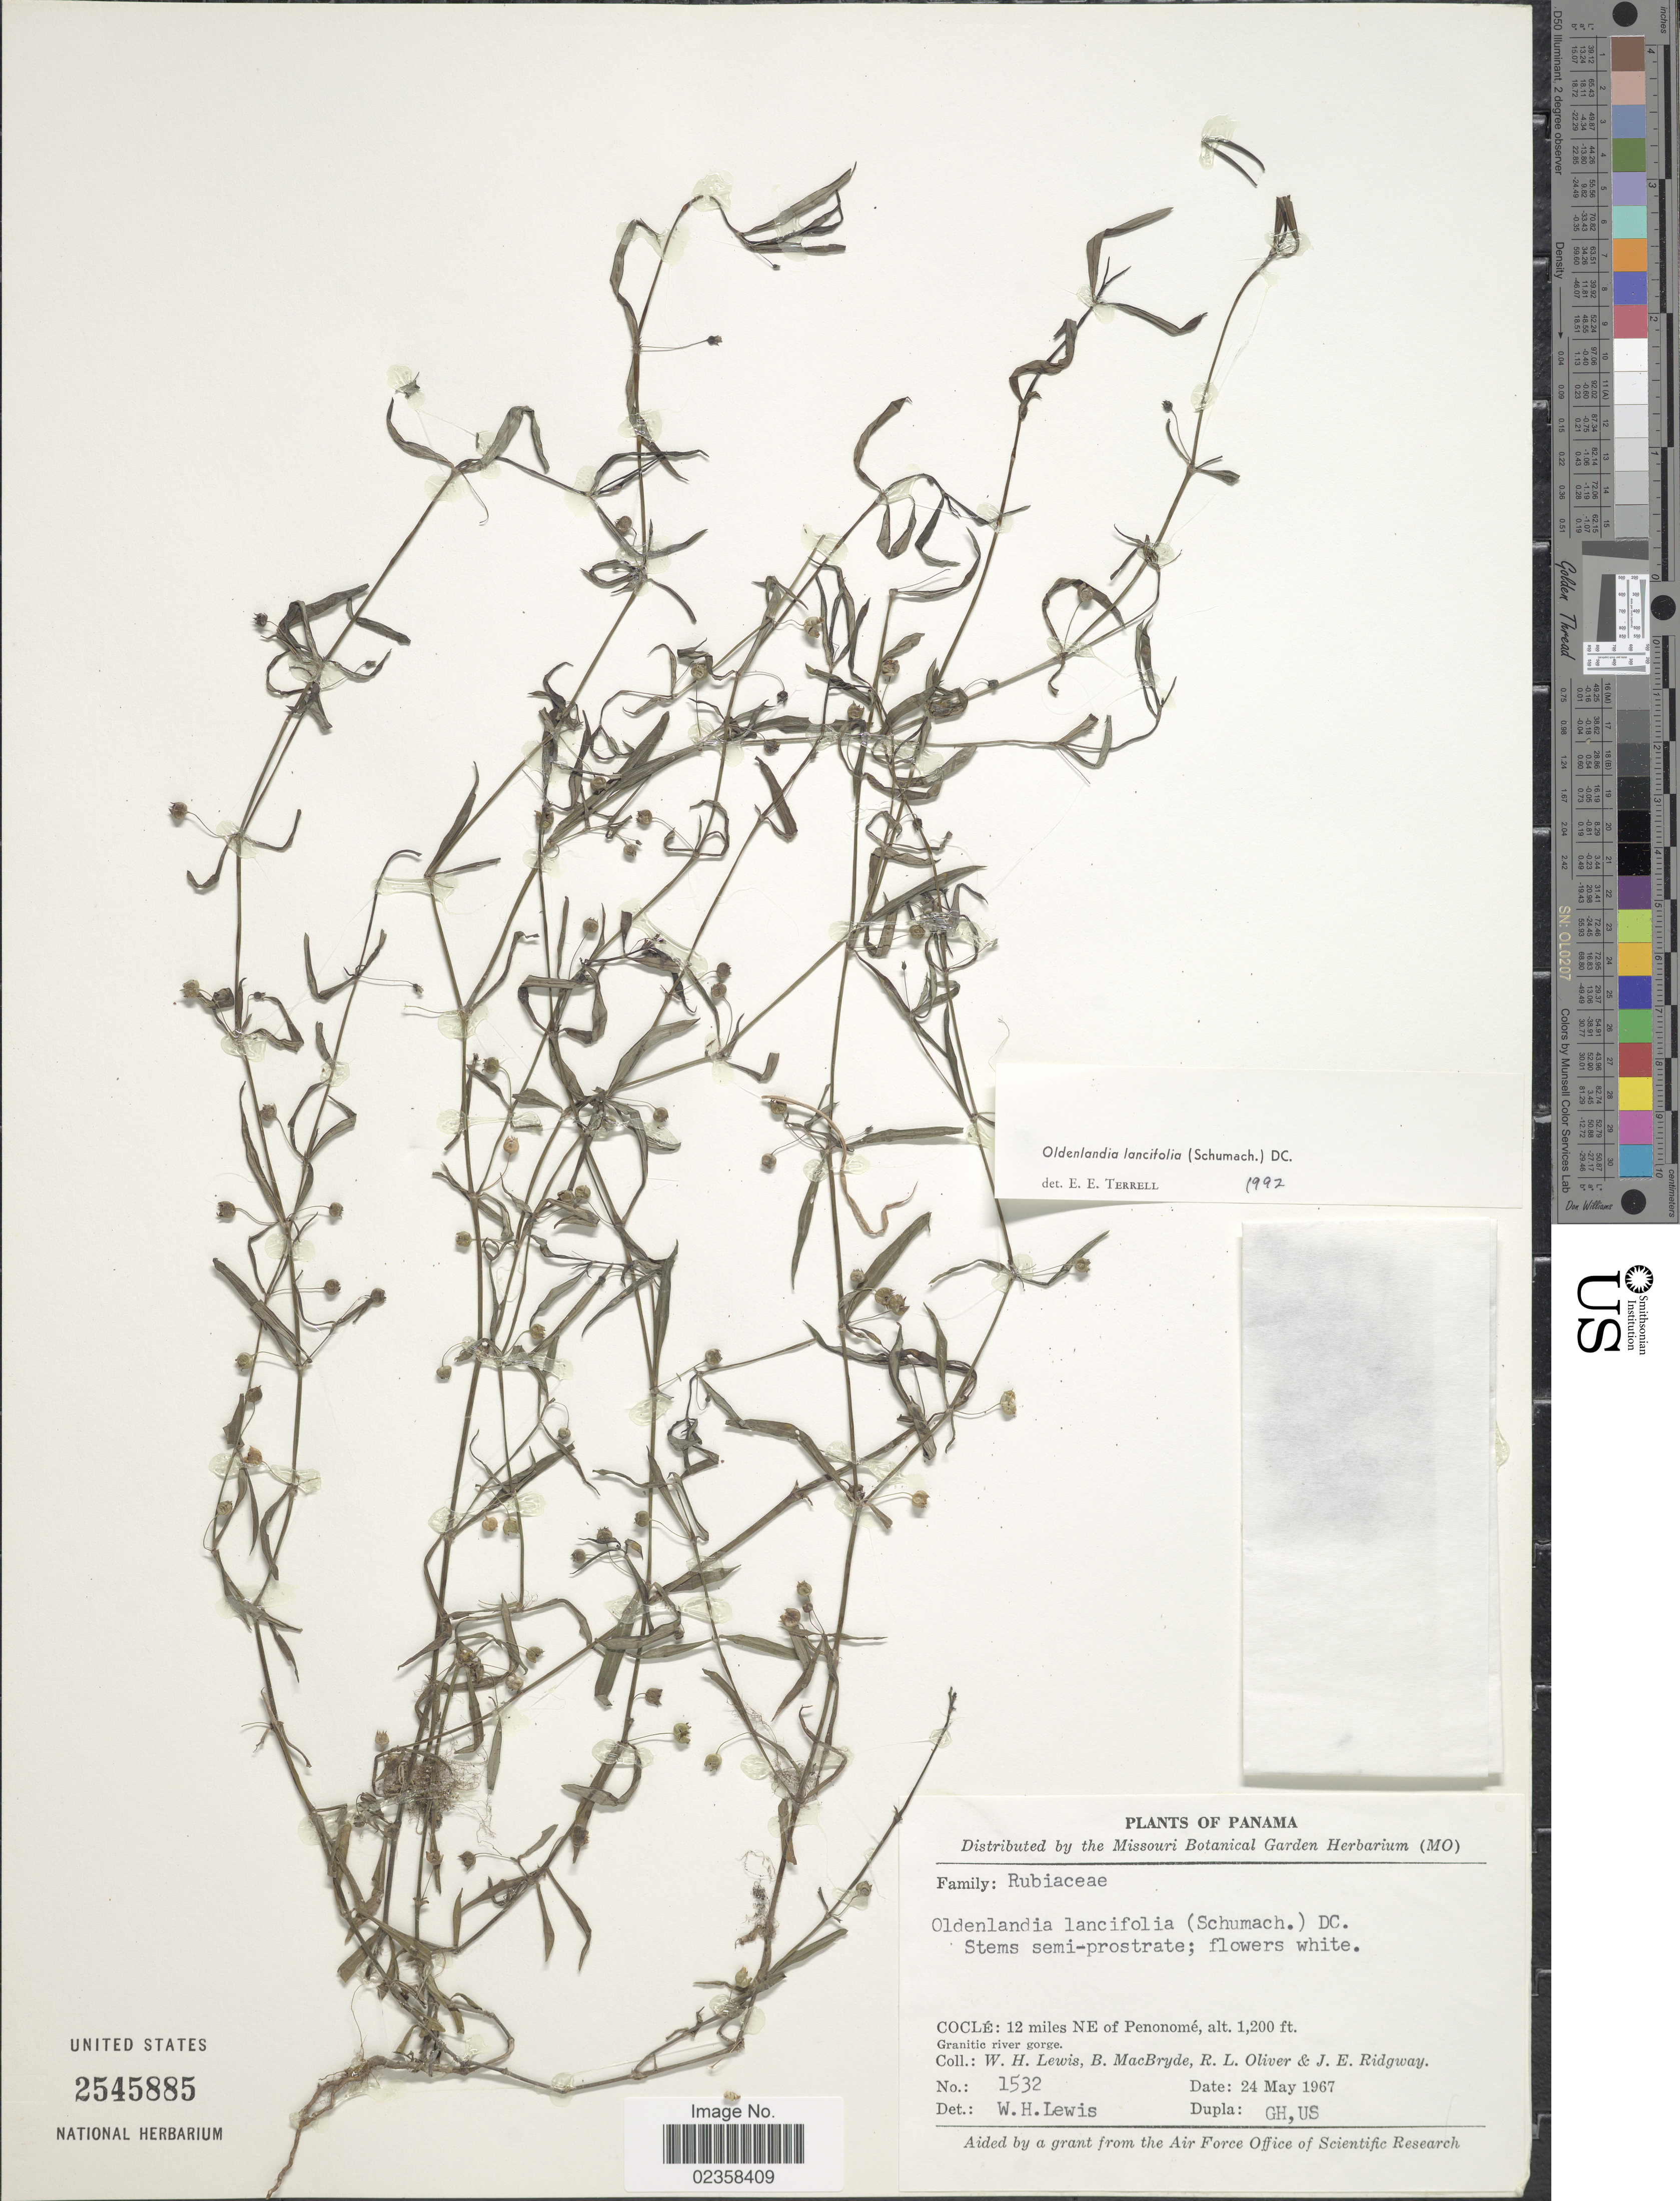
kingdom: Plantae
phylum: Tracheophyta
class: Magnoliopsida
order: Gentianales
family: Rubiaceae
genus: Oldenlandia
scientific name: Oldenlandia lancifolia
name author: (Schumach.) DC.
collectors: W. H. Lewis, B. MacBryde, R. Oliver & J. Ridgway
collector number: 1532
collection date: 1967-05-24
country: Panama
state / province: Coclé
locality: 12 miles NE of Penonome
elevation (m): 366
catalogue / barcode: US 2545885